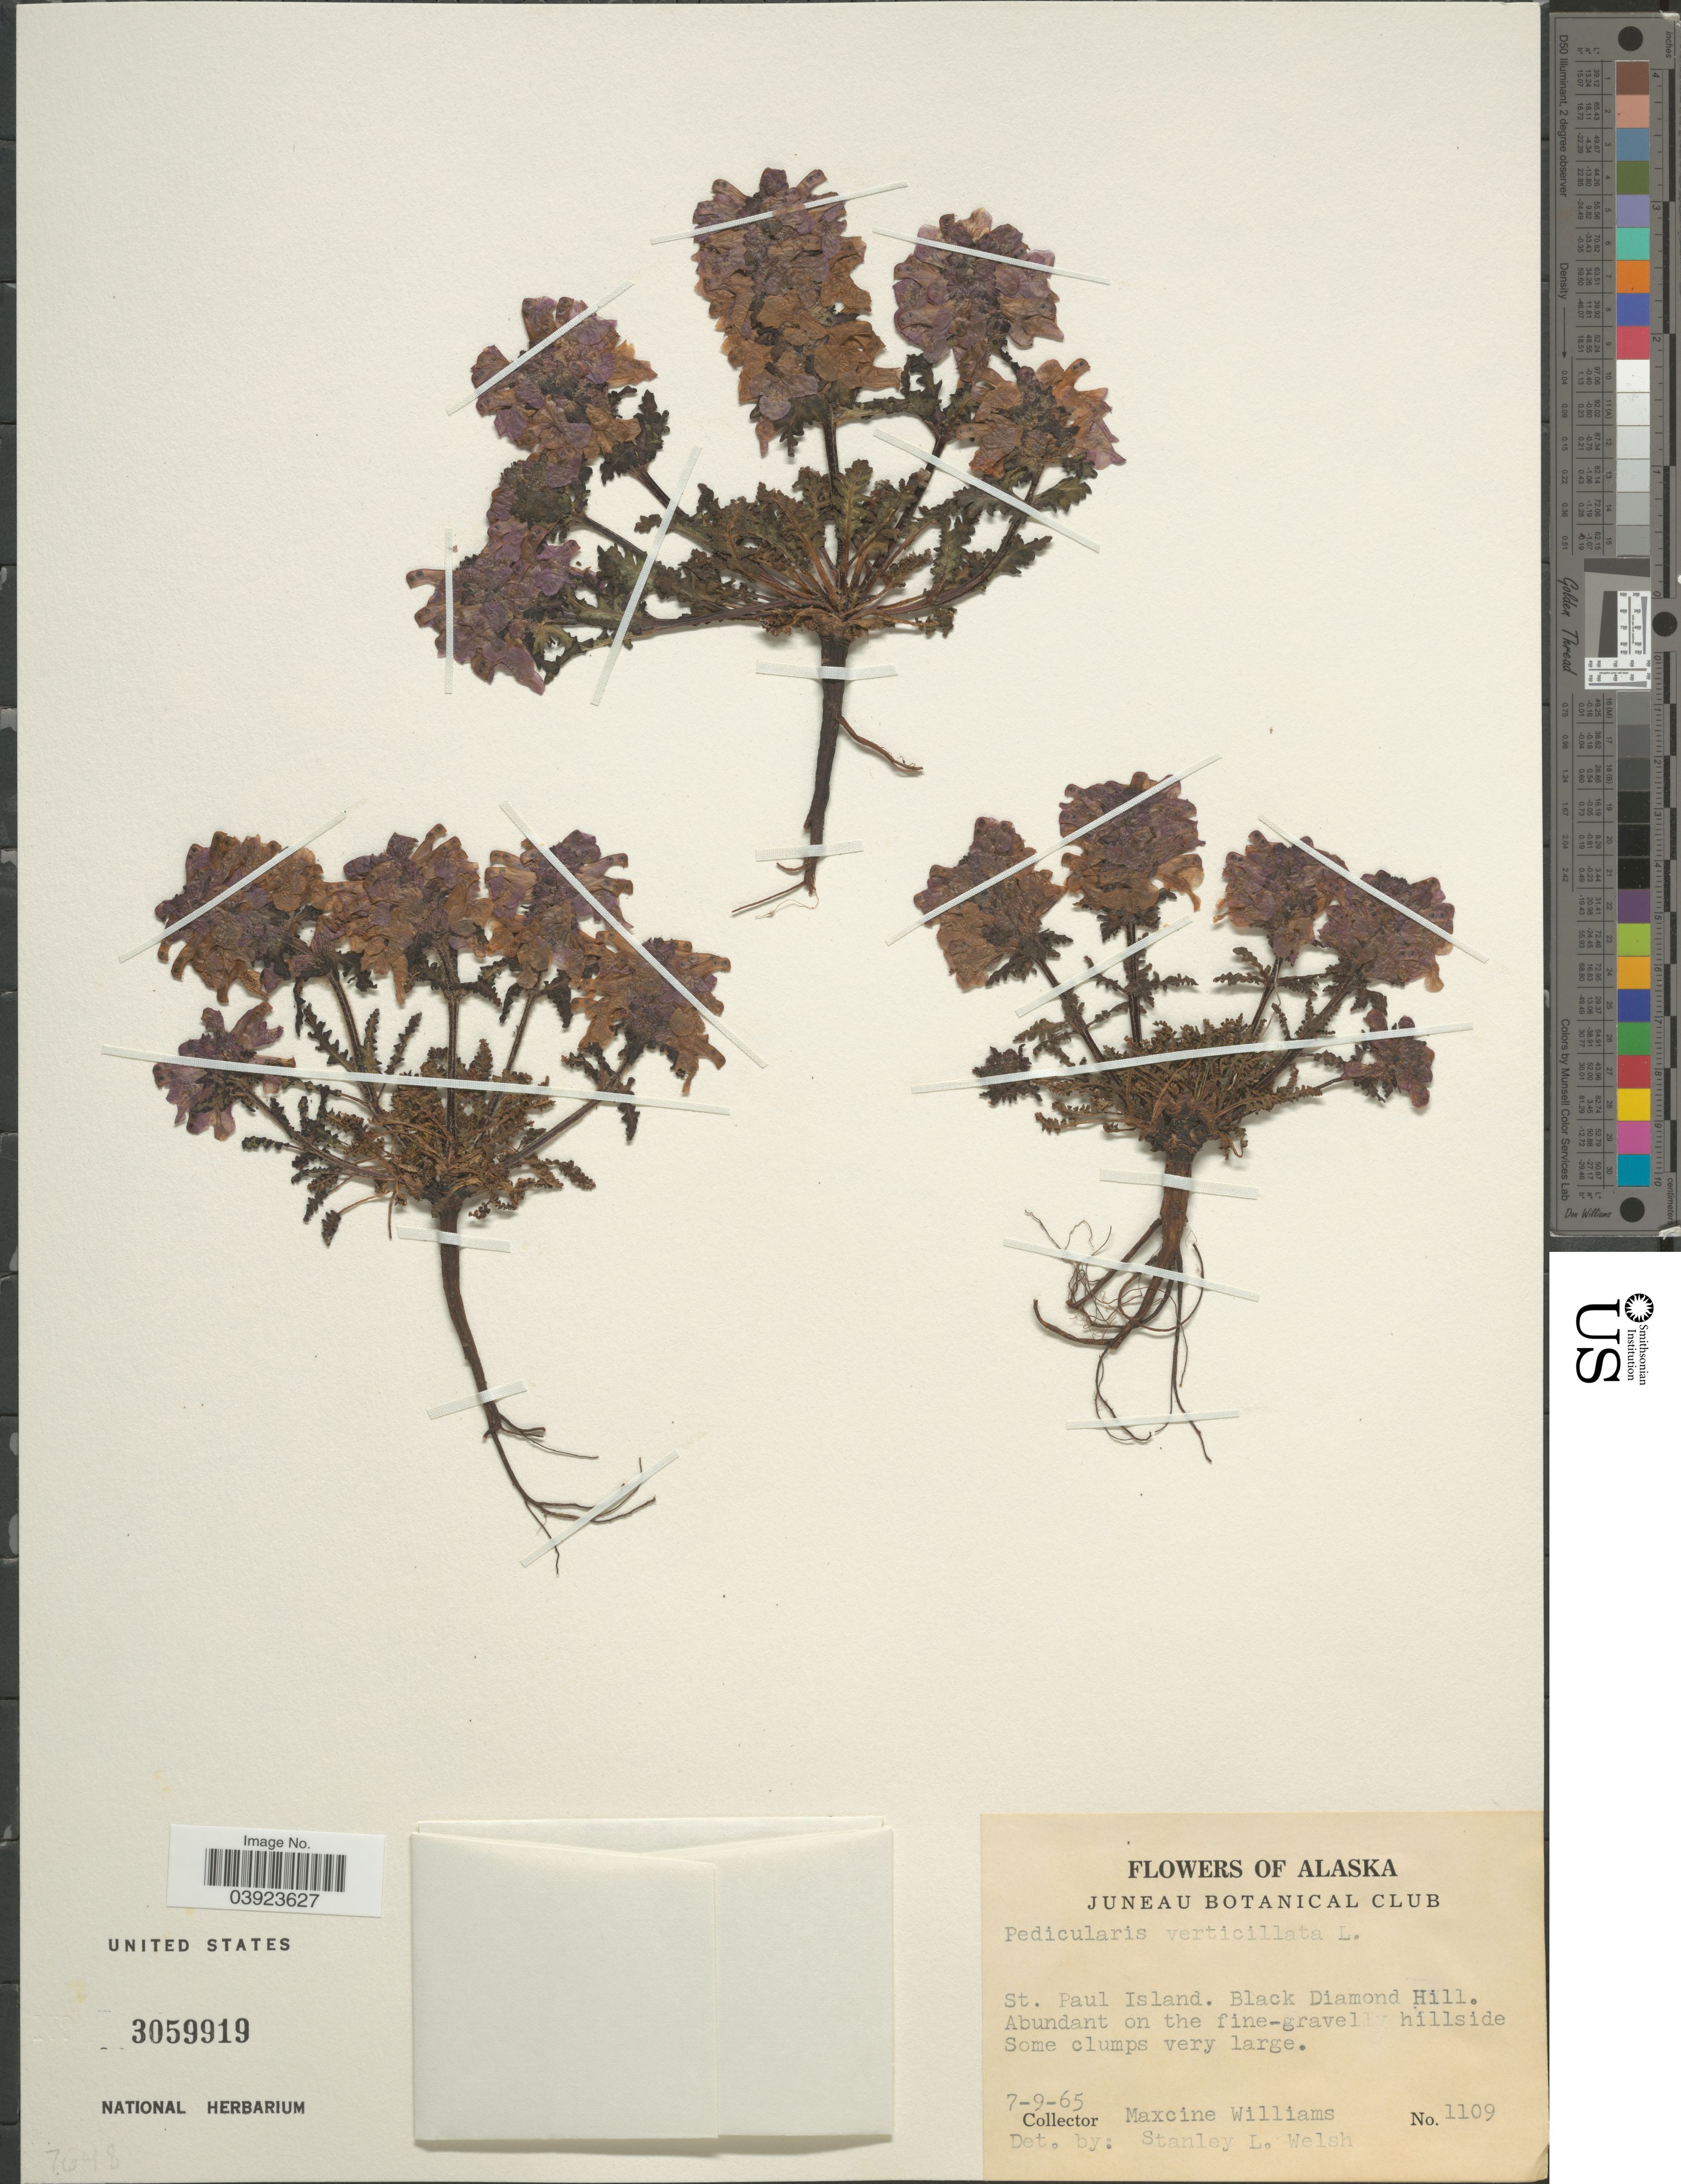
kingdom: Plantae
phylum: Tracheophyta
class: Magnoliopsida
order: Lamiales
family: Orobanchaceae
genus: Pedicularis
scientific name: Pedicularis verticillata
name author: L.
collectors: M. Williams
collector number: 1109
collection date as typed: Transcribed d/m/y: 9/7/65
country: United States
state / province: Alaska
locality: St. Paul Island. Black Diamond Hill. Abundant on the fine-gravelly hillside.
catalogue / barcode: US 3059919